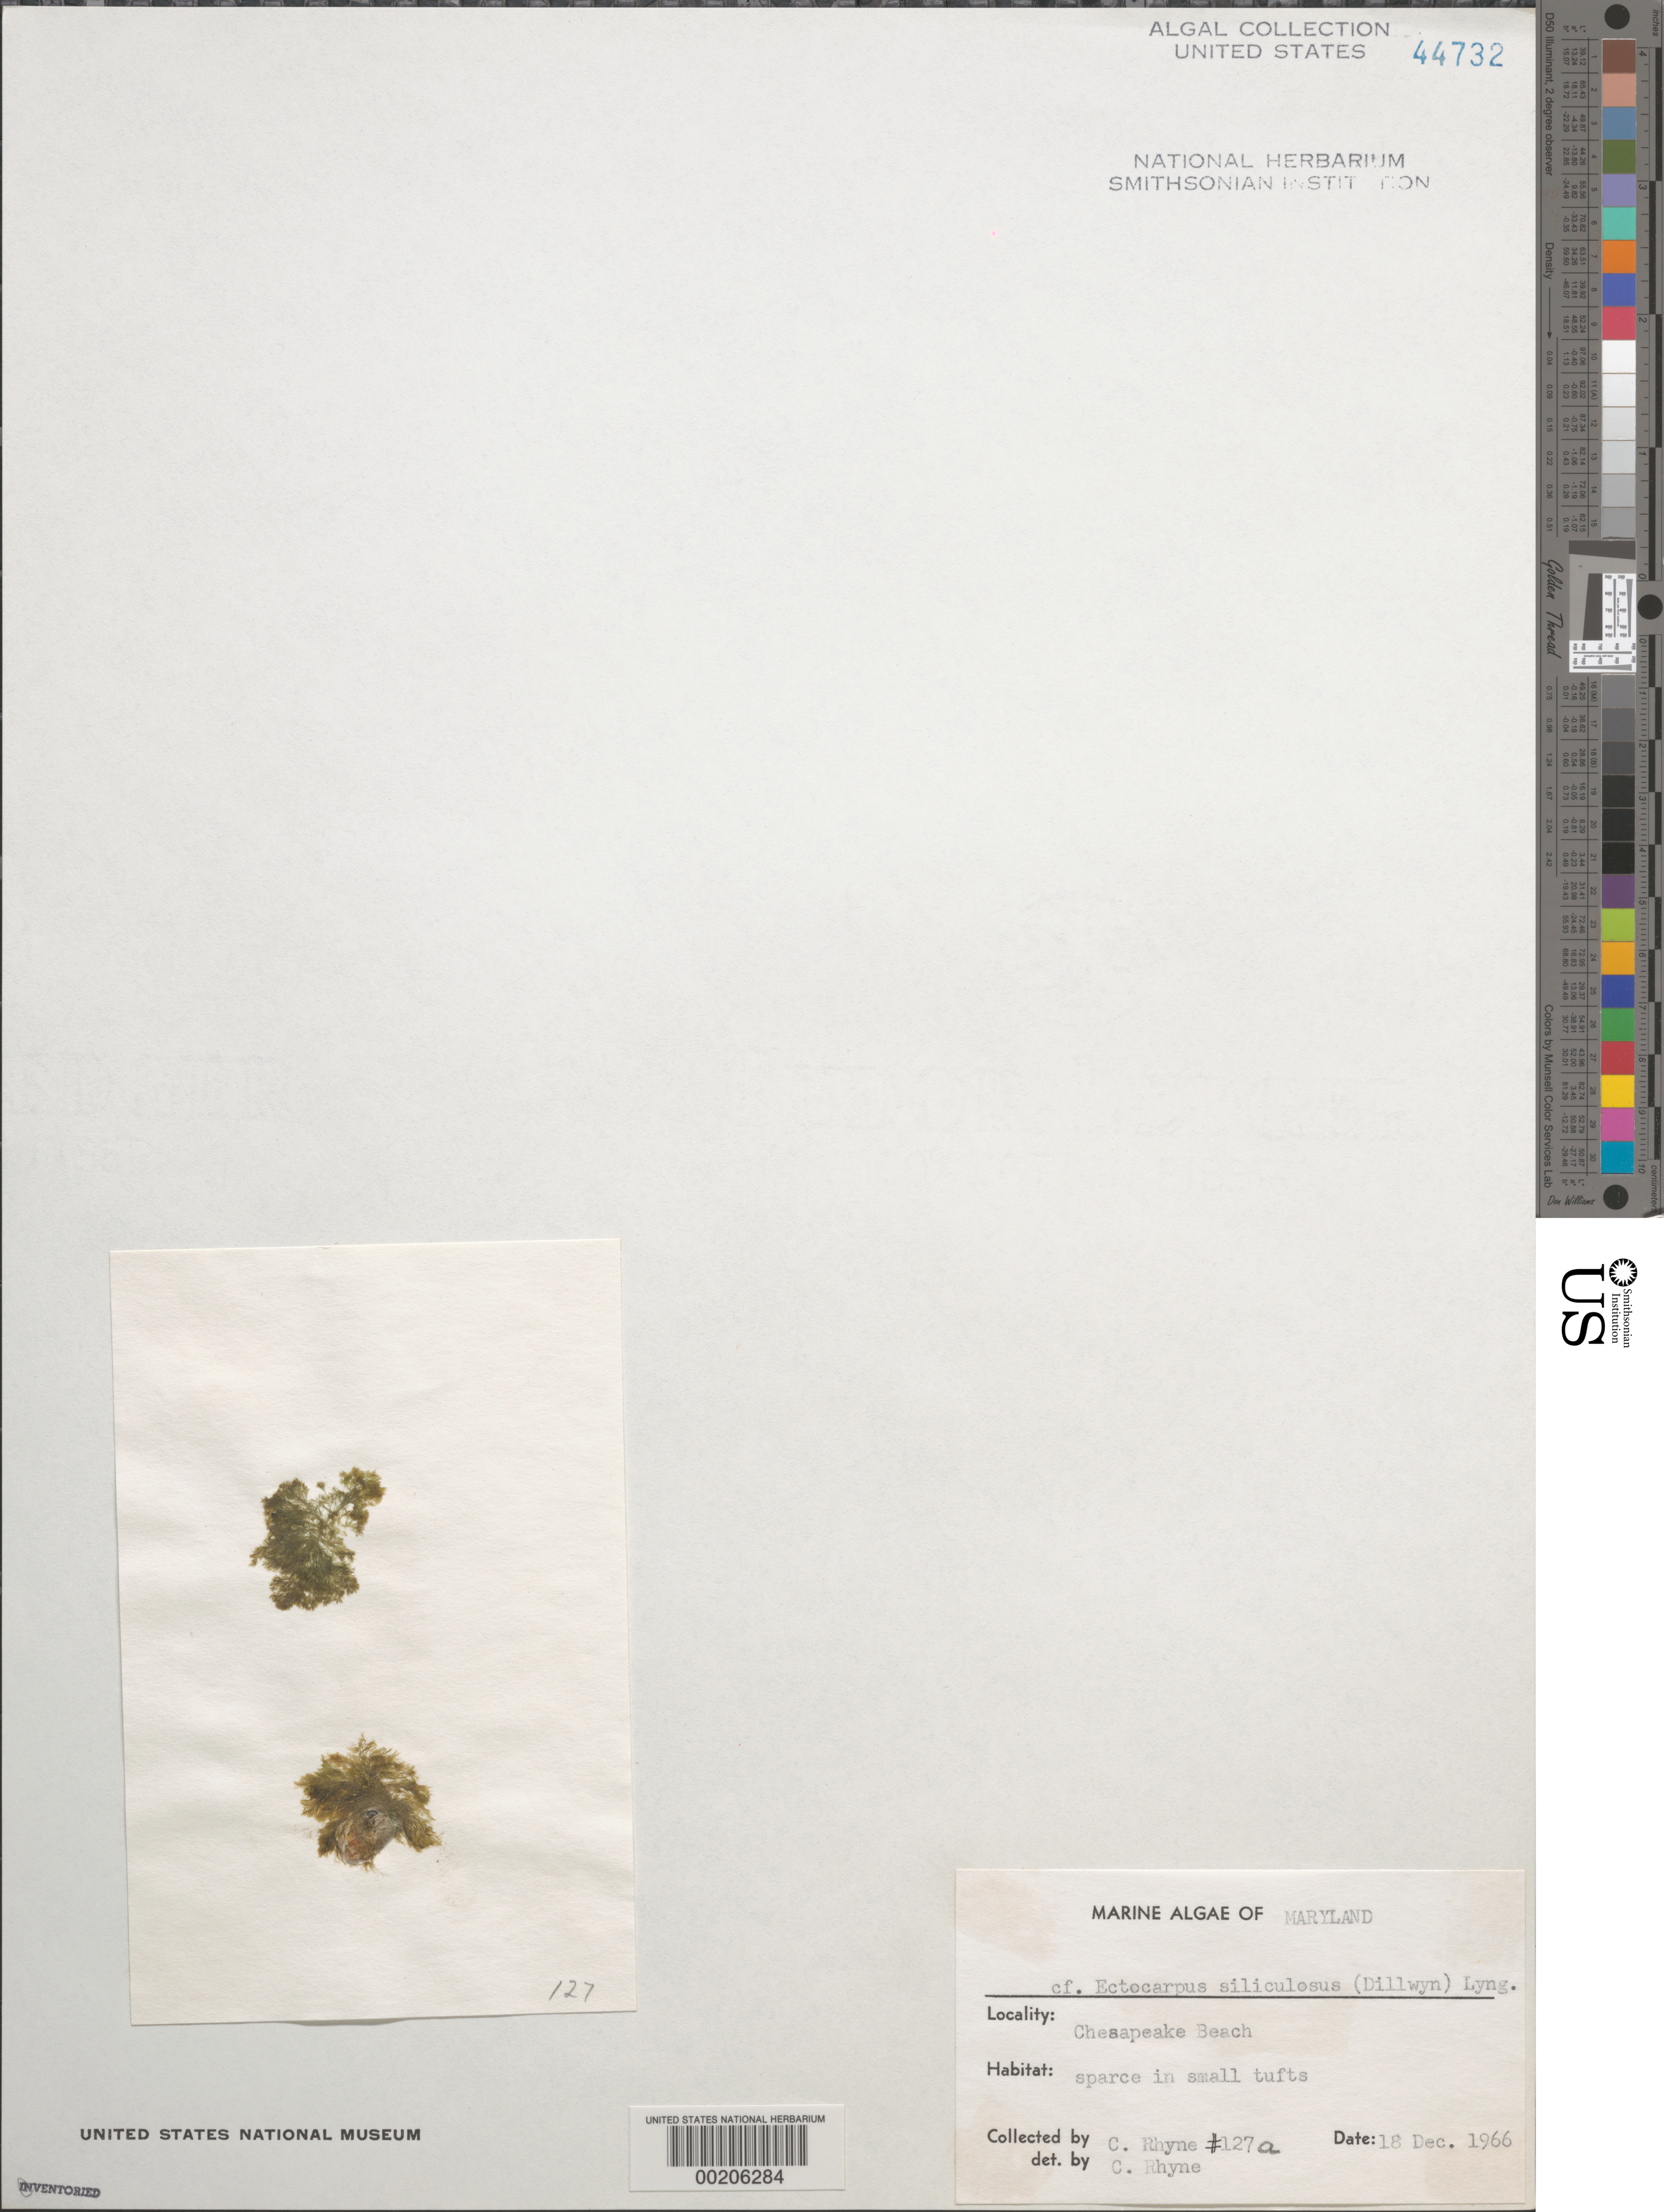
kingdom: Chromista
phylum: Ochrophyta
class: Phaeophyceae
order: Ectocarpales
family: Ectocarpaceae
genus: Ectocarpus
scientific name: Ectocarpus siliculosus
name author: (Dillwyn) Lyngbye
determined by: Rhyne, C. F.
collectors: C. Rhyne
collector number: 127a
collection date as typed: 18 Dec 1966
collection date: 1966-12-18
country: United States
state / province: Maryland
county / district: Calvert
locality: Chesapeake Beach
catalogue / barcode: US 44732